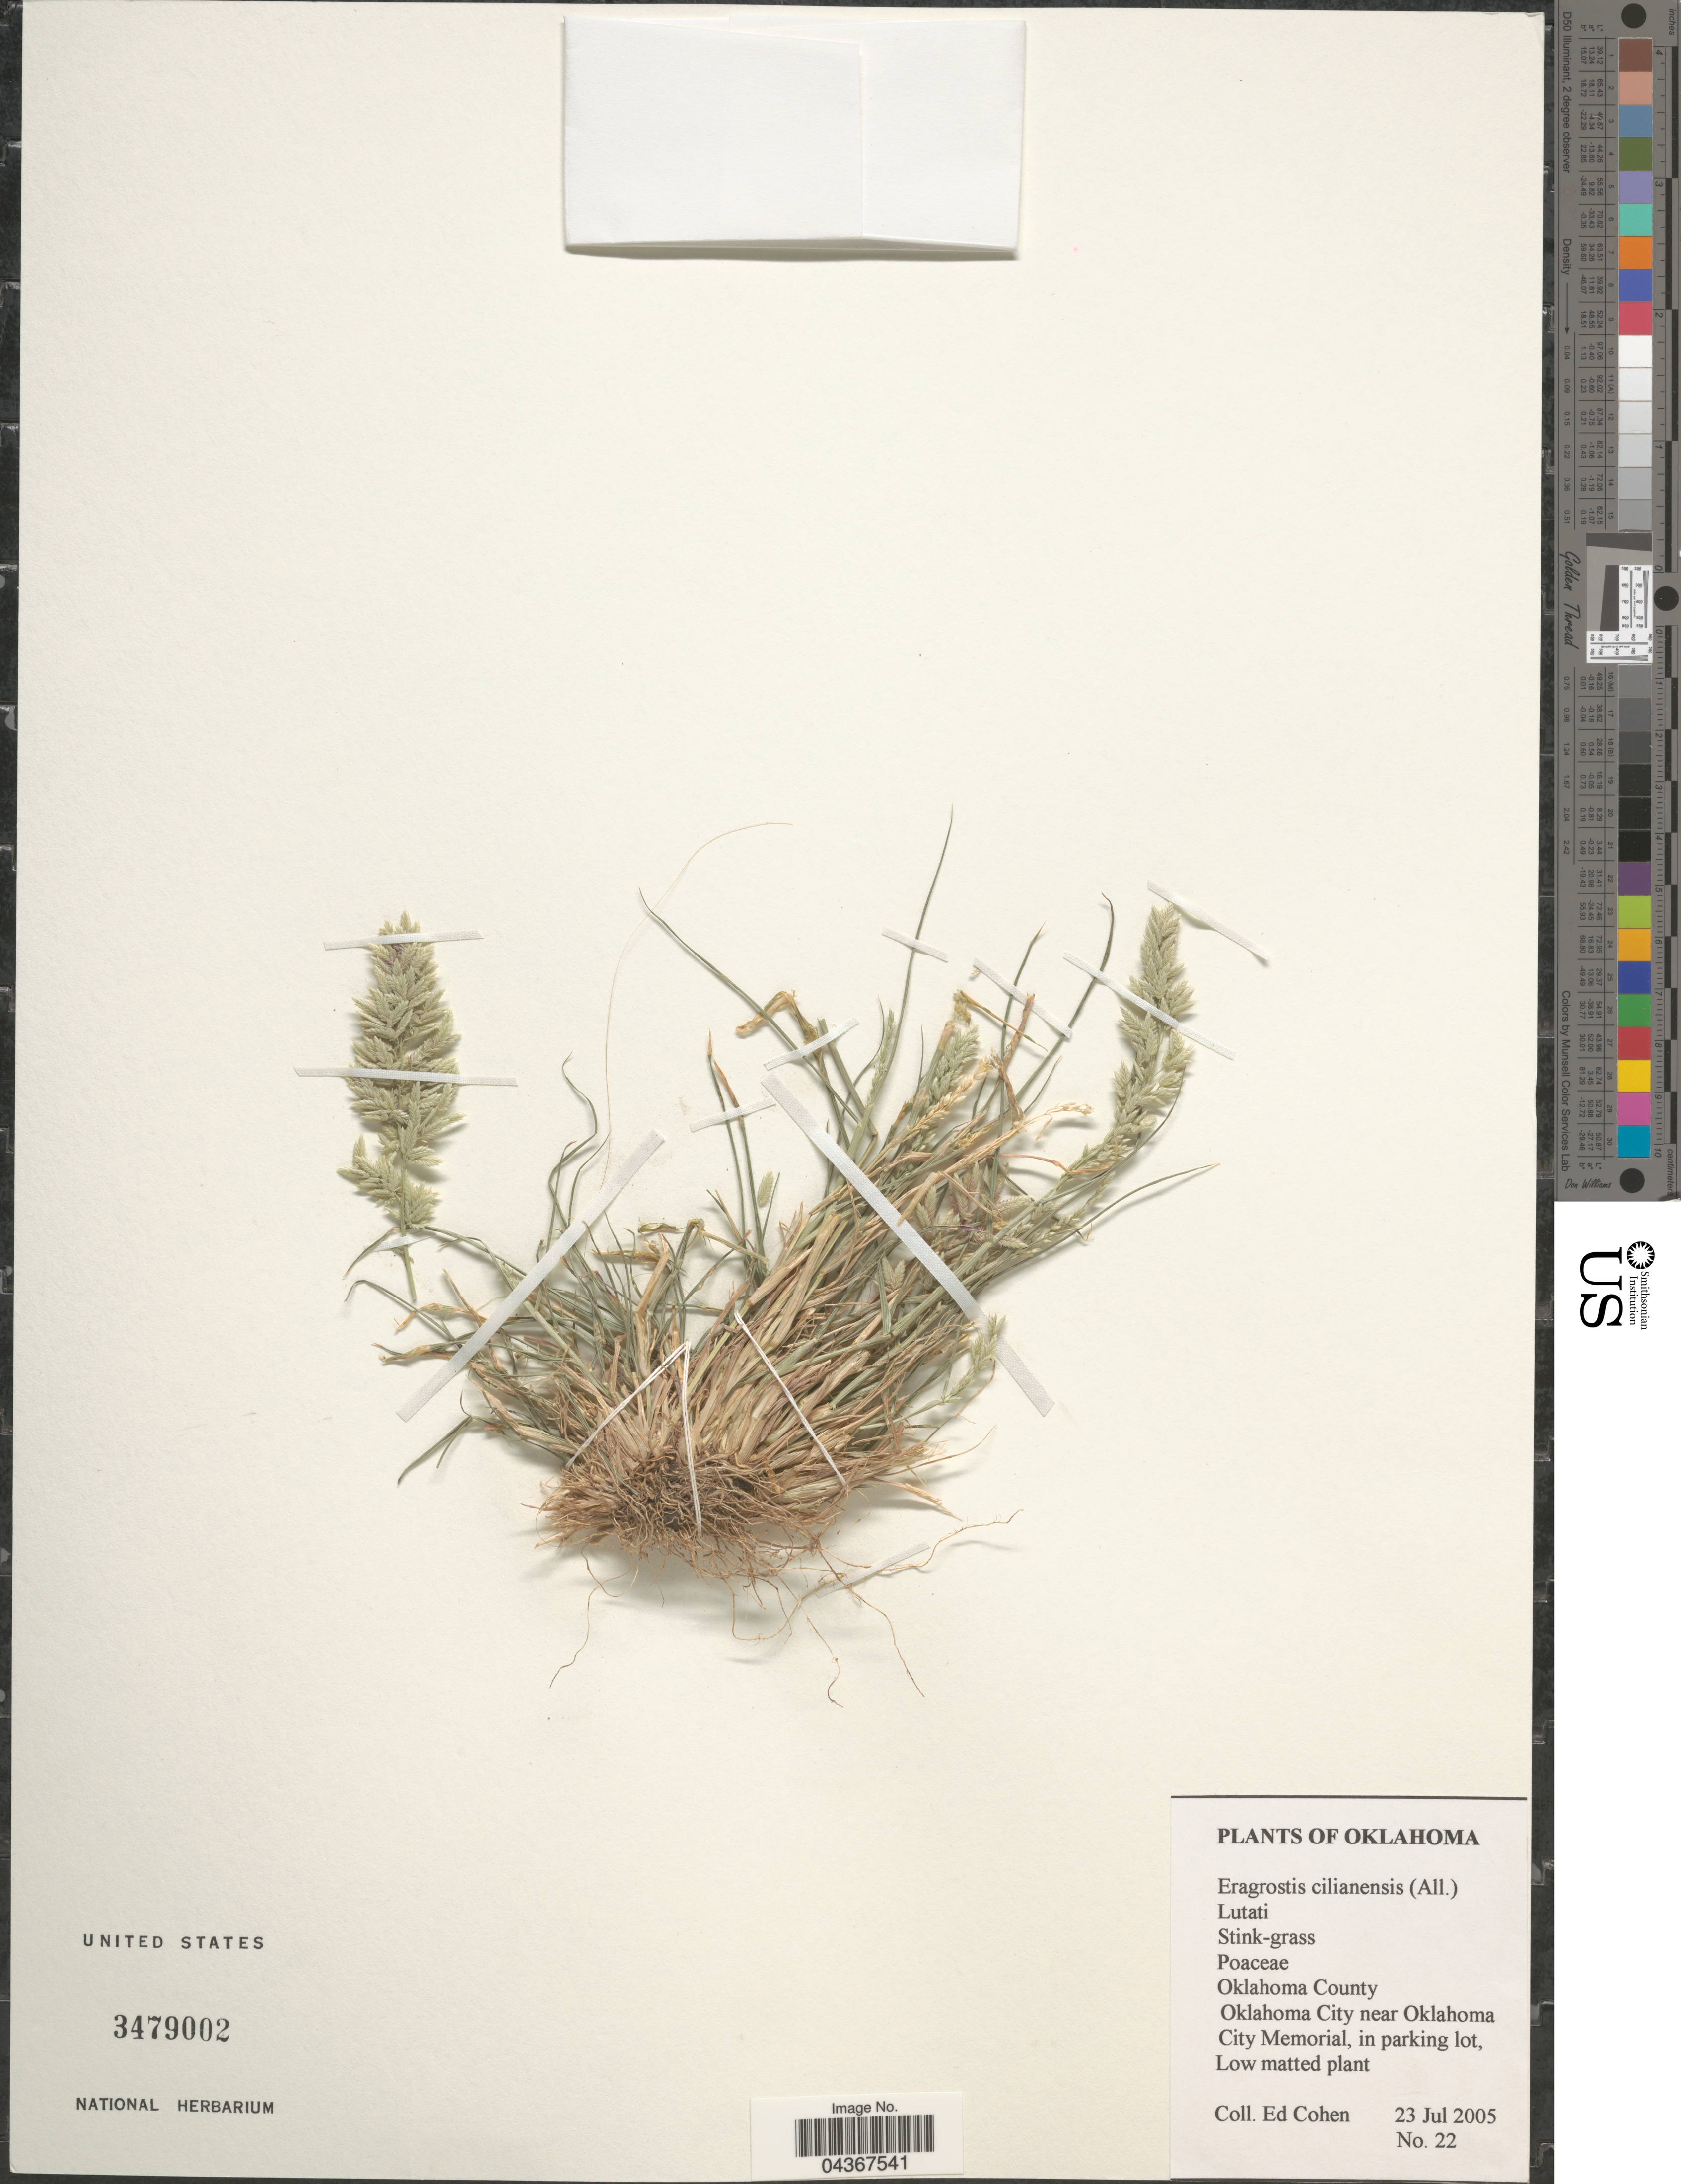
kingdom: Plantae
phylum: Tracheophyta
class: Liliopsida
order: Poales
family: Poaceae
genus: Eragrostis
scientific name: Eragrostis cilianensis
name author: (Bellardi) Vignolo ex Janch.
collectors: E. Cohen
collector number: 22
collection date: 2005-07-23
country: United States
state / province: Oklahoma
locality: Oklahoma County. Oklahoma City near Oklahoma City Memorial, in parking lot.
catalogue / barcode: US 3479002